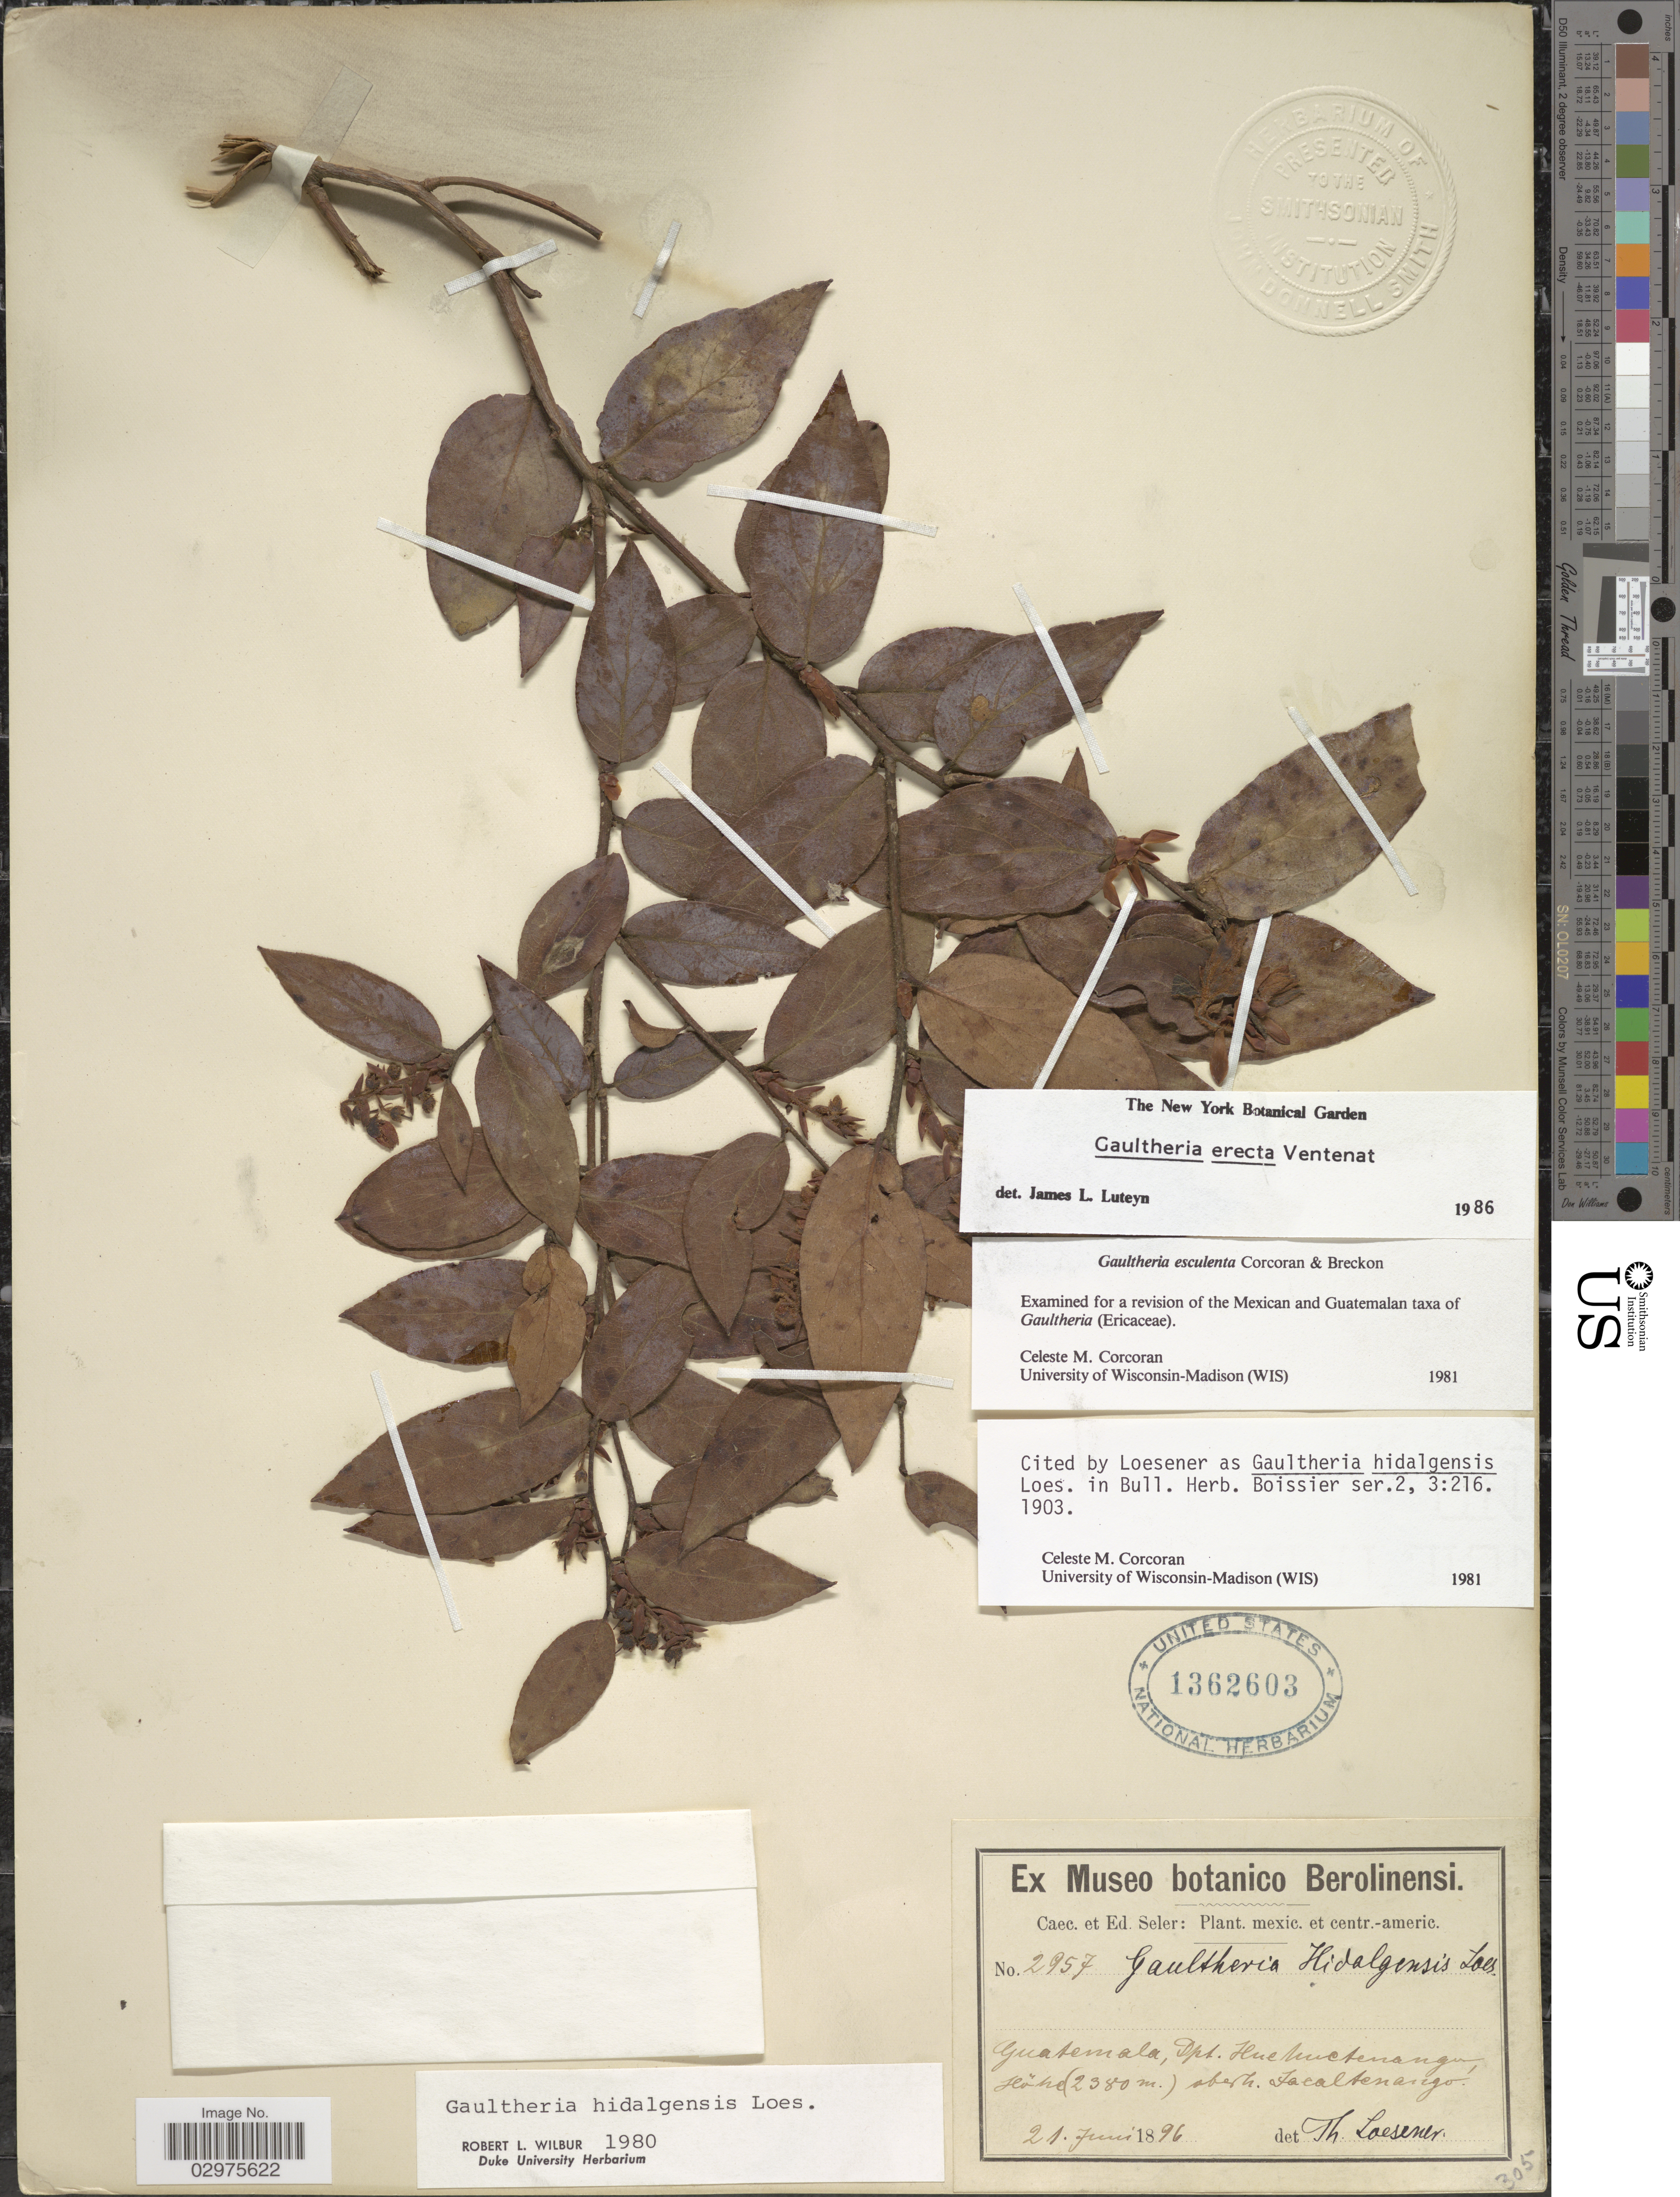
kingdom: Plantae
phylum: Tracheophyta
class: Magnoliopsida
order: Ericales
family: Ericaceae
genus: Gaultheria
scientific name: Gaultheria erecta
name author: Vent.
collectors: C. Seler & E. G. Seler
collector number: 2957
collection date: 1896-06-21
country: Guatemala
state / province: Huehuetenango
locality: Dpt. Huehuetenango. Jacaltenango.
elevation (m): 2380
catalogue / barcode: US 1362603